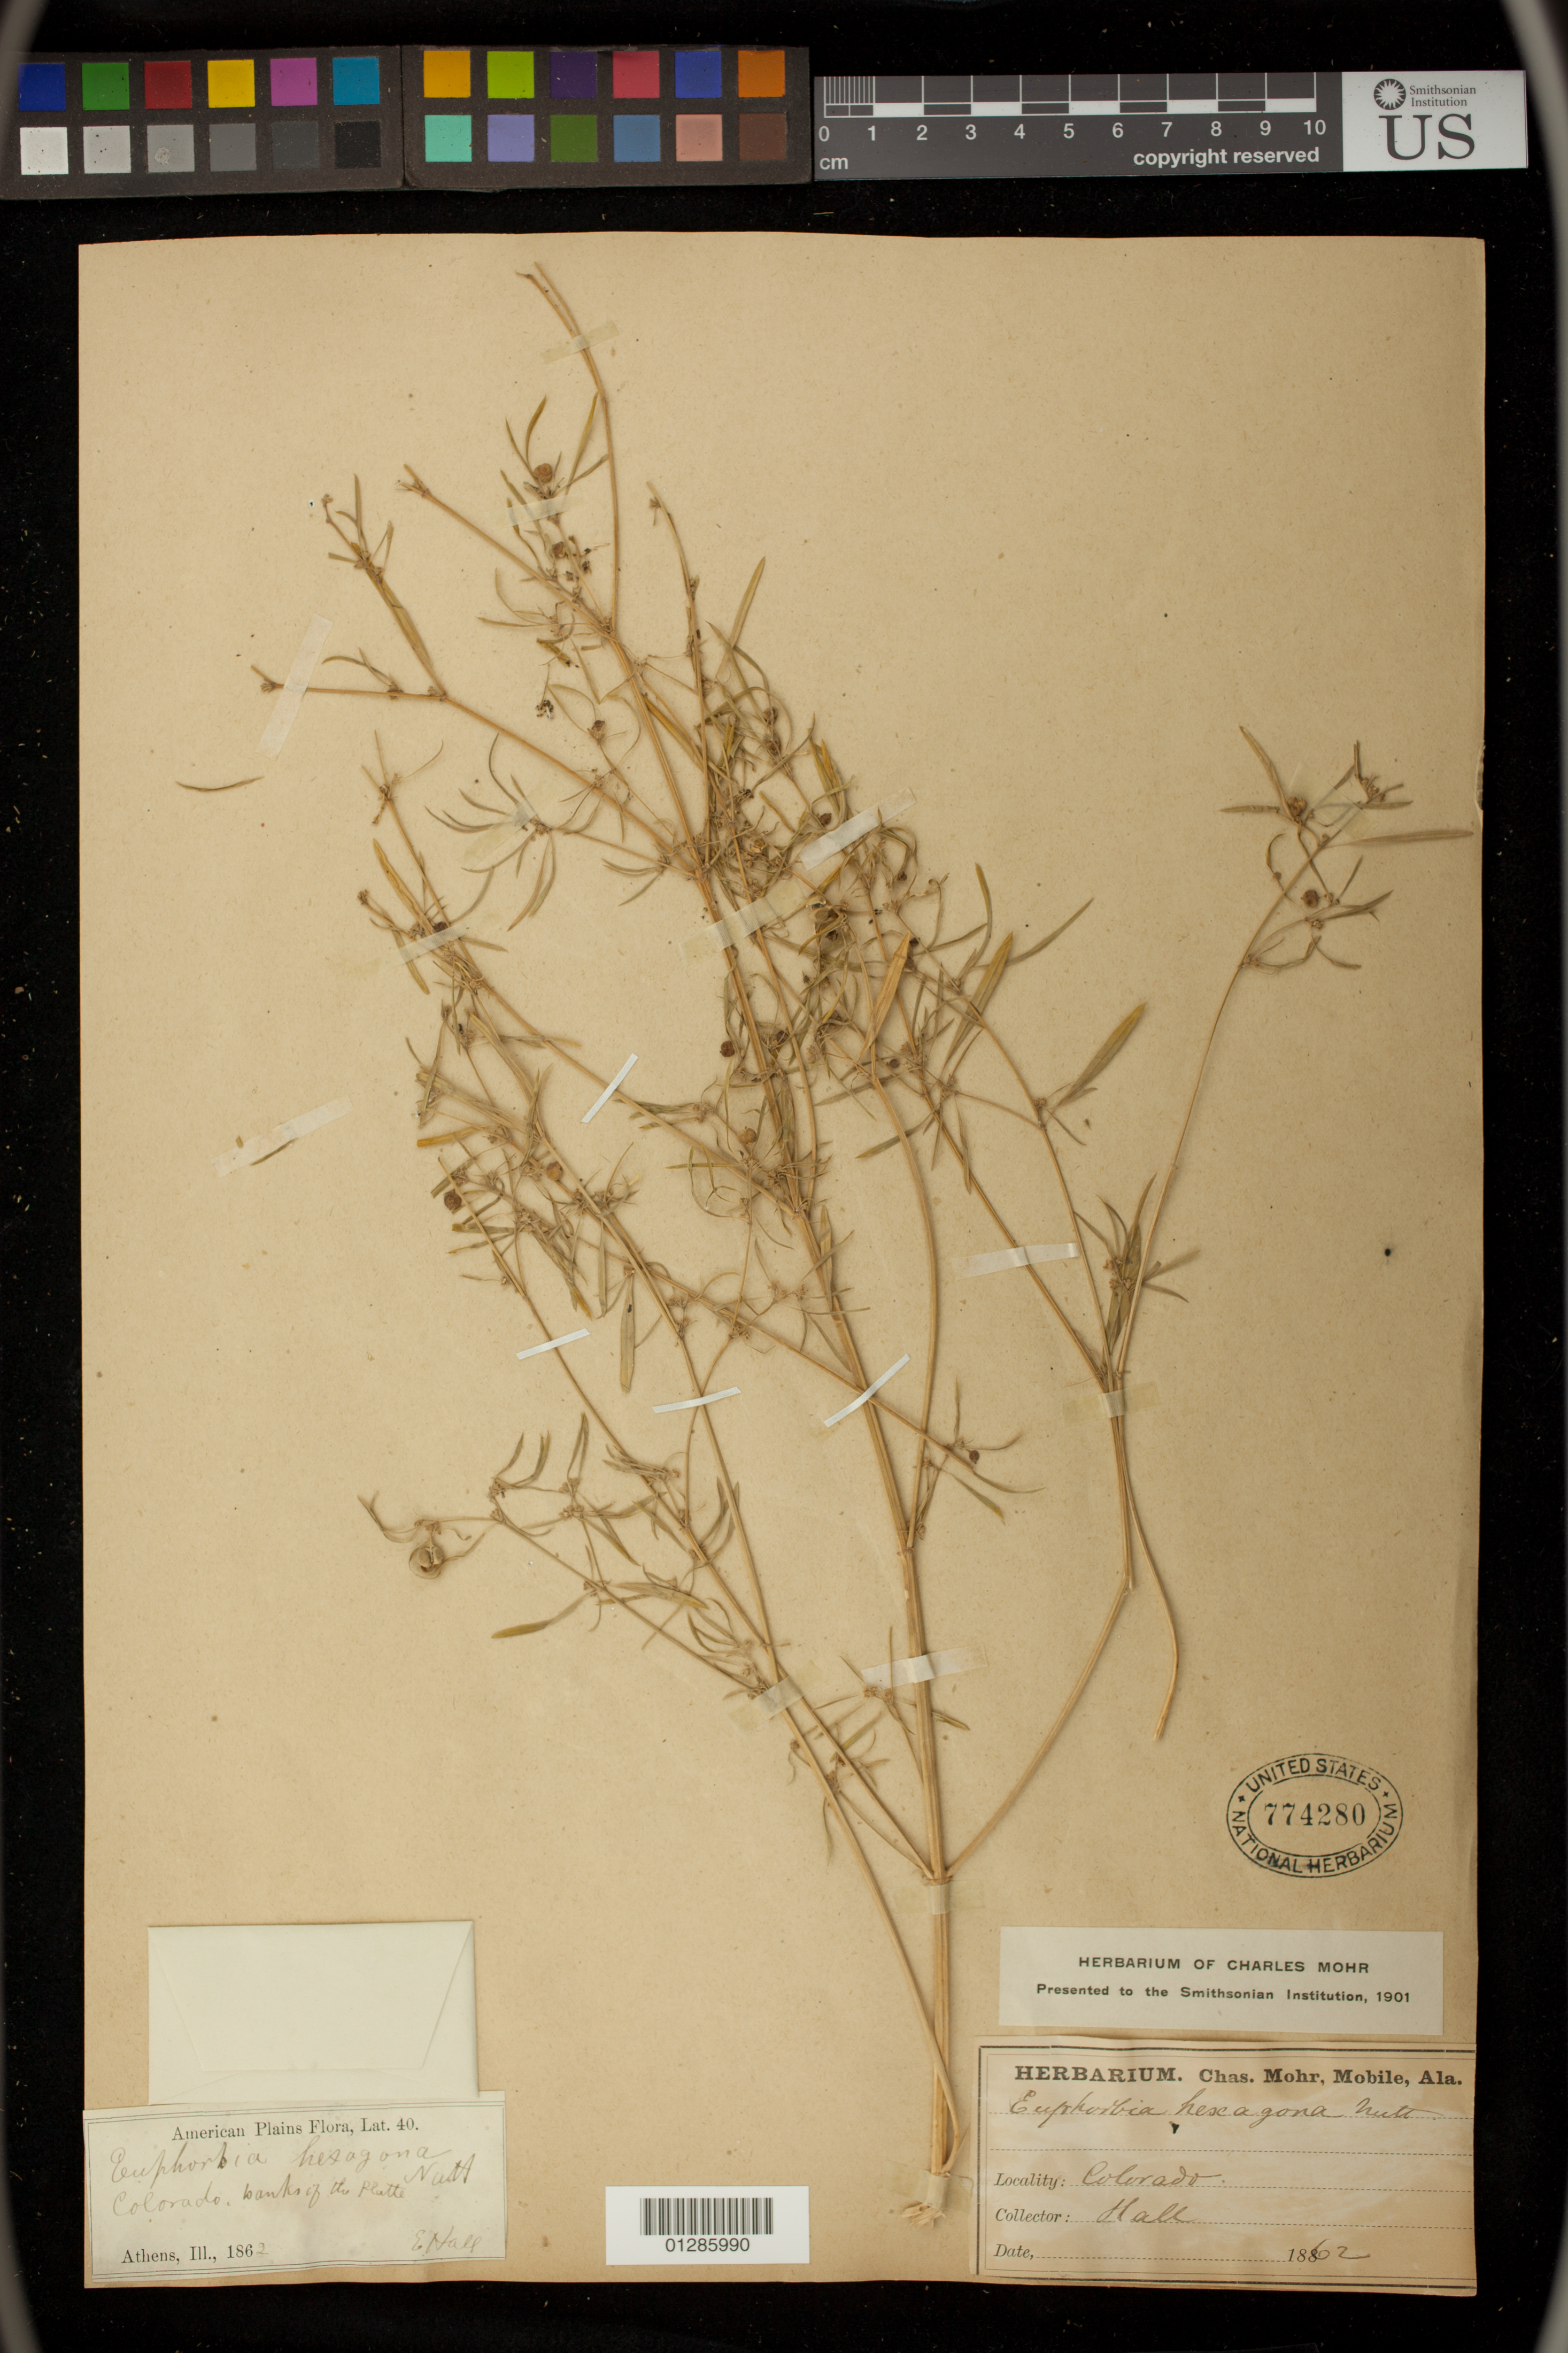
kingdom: Plantae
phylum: Tracheophyta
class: Magnoliopsida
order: Malpighiales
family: Euphorbiaceae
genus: Euphorbia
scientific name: Euphorbia hexagona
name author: Nutt. ex Spreng.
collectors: E. Hall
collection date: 1862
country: United States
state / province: Colorado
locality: Banks of the Platte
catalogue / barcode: US 774280